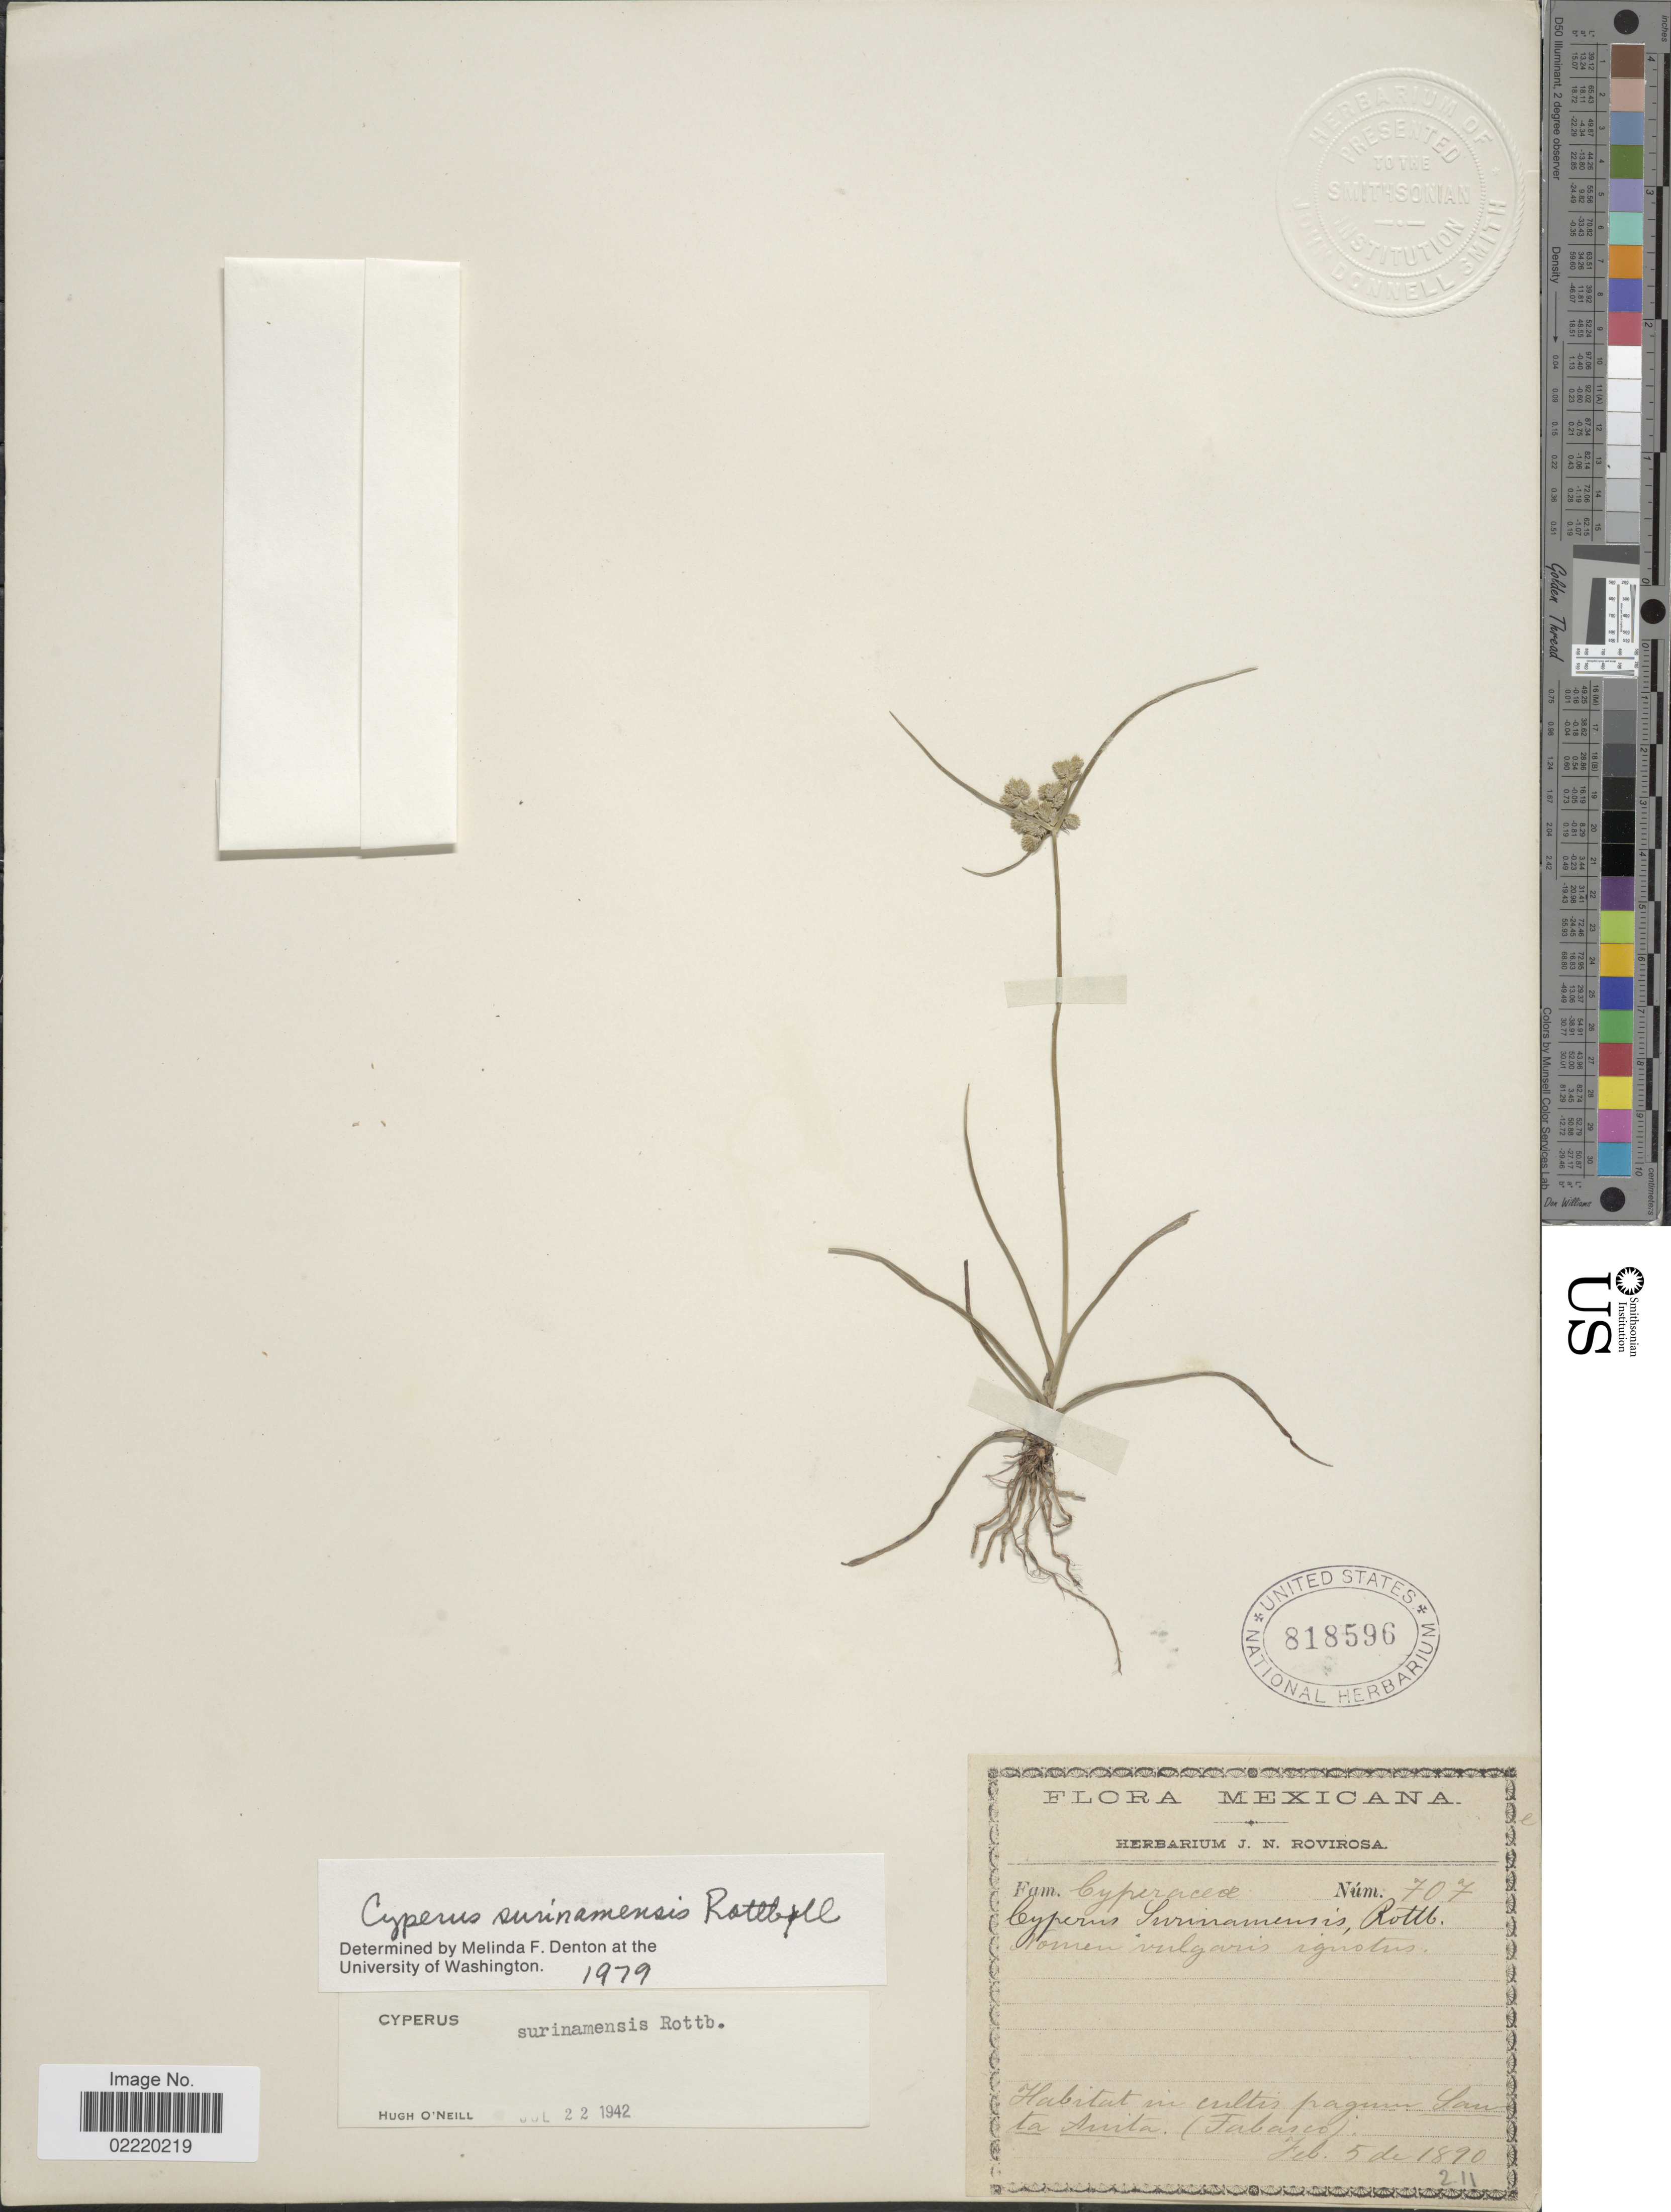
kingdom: Plantae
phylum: Tracheophyta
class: Liliopsida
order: Poales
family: Cyperaceae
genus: Cyperus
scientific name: Cyperus surinamensis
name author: Rottb.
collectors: ex herb. J. N. Rovirosa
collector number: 707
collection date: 1890-02-05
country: Mexico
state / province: Tabasco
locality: In cultis pagum Santa Anita.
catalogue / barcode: US 818596